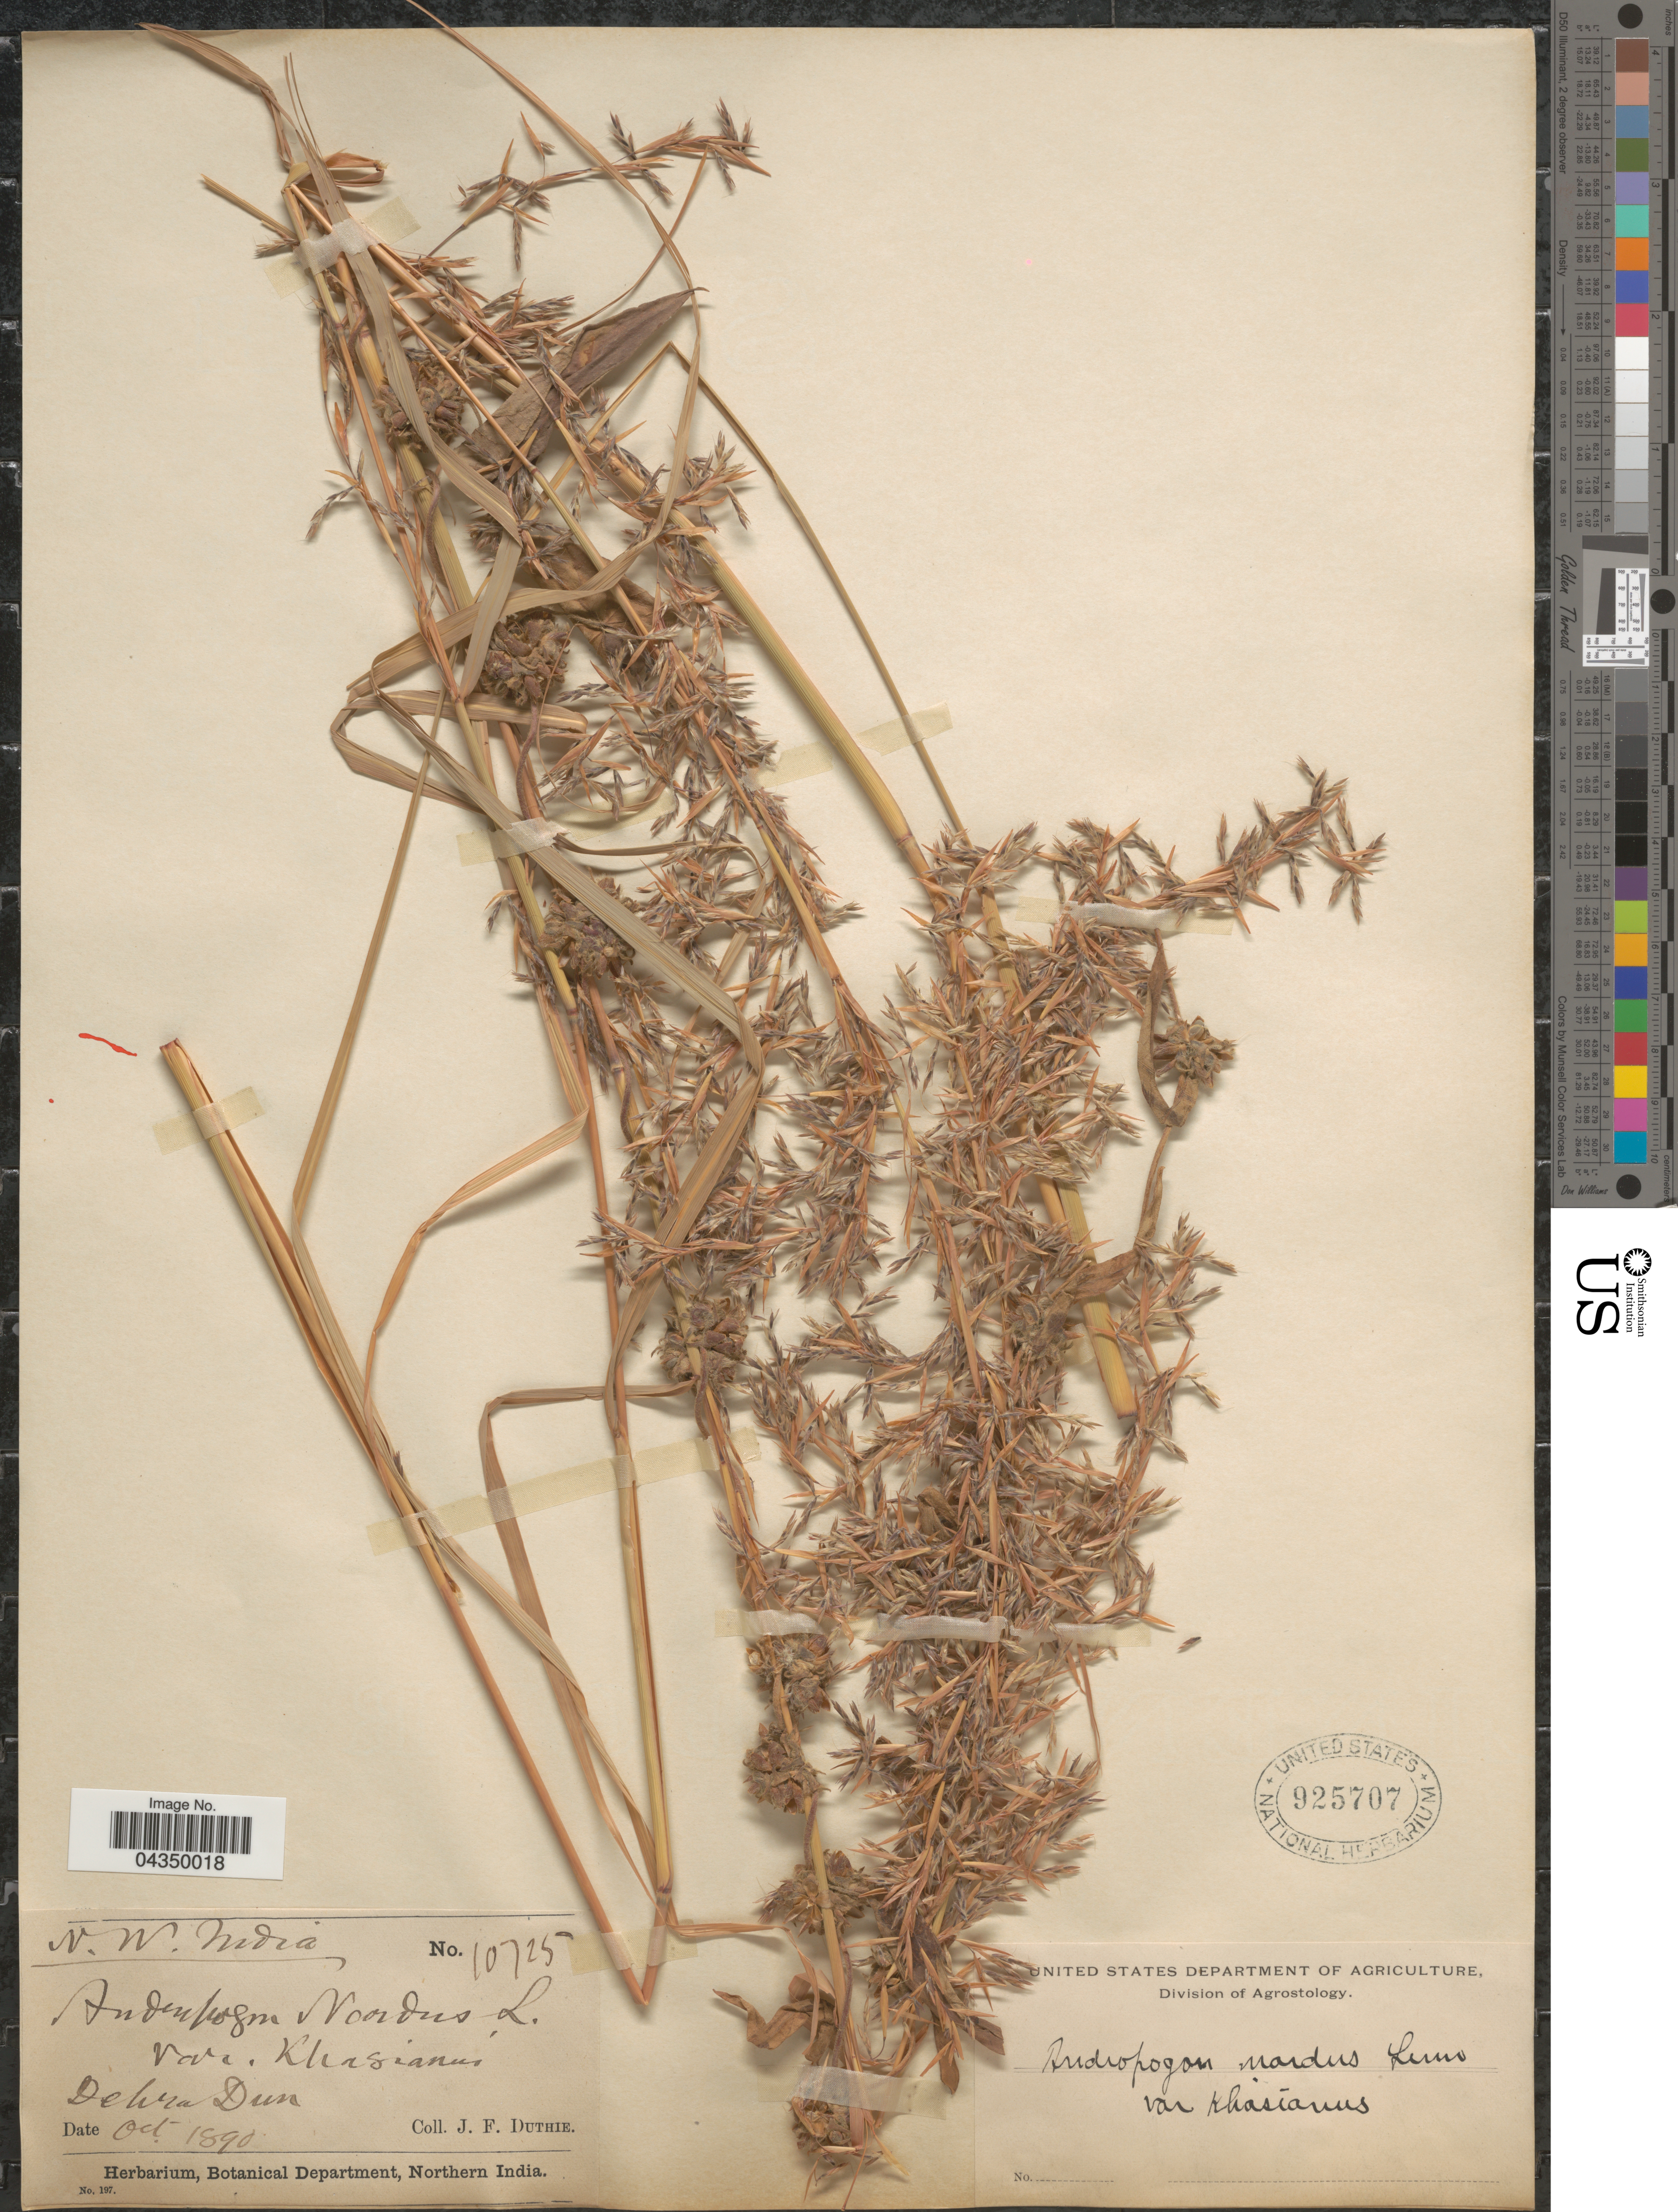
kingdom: Plantae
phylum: Tracheophyta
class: Liliopsida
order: Poales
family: Poaceae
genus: Cymbopogon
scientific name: Cymbopogon khasianus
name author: (Hack.) Stapf ex Bor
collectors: J. F. Duthie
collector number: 10725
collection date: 1890-10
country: India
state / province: Uttarakhand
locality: N. W. India. Dehra Dun.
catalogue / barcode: US 925707